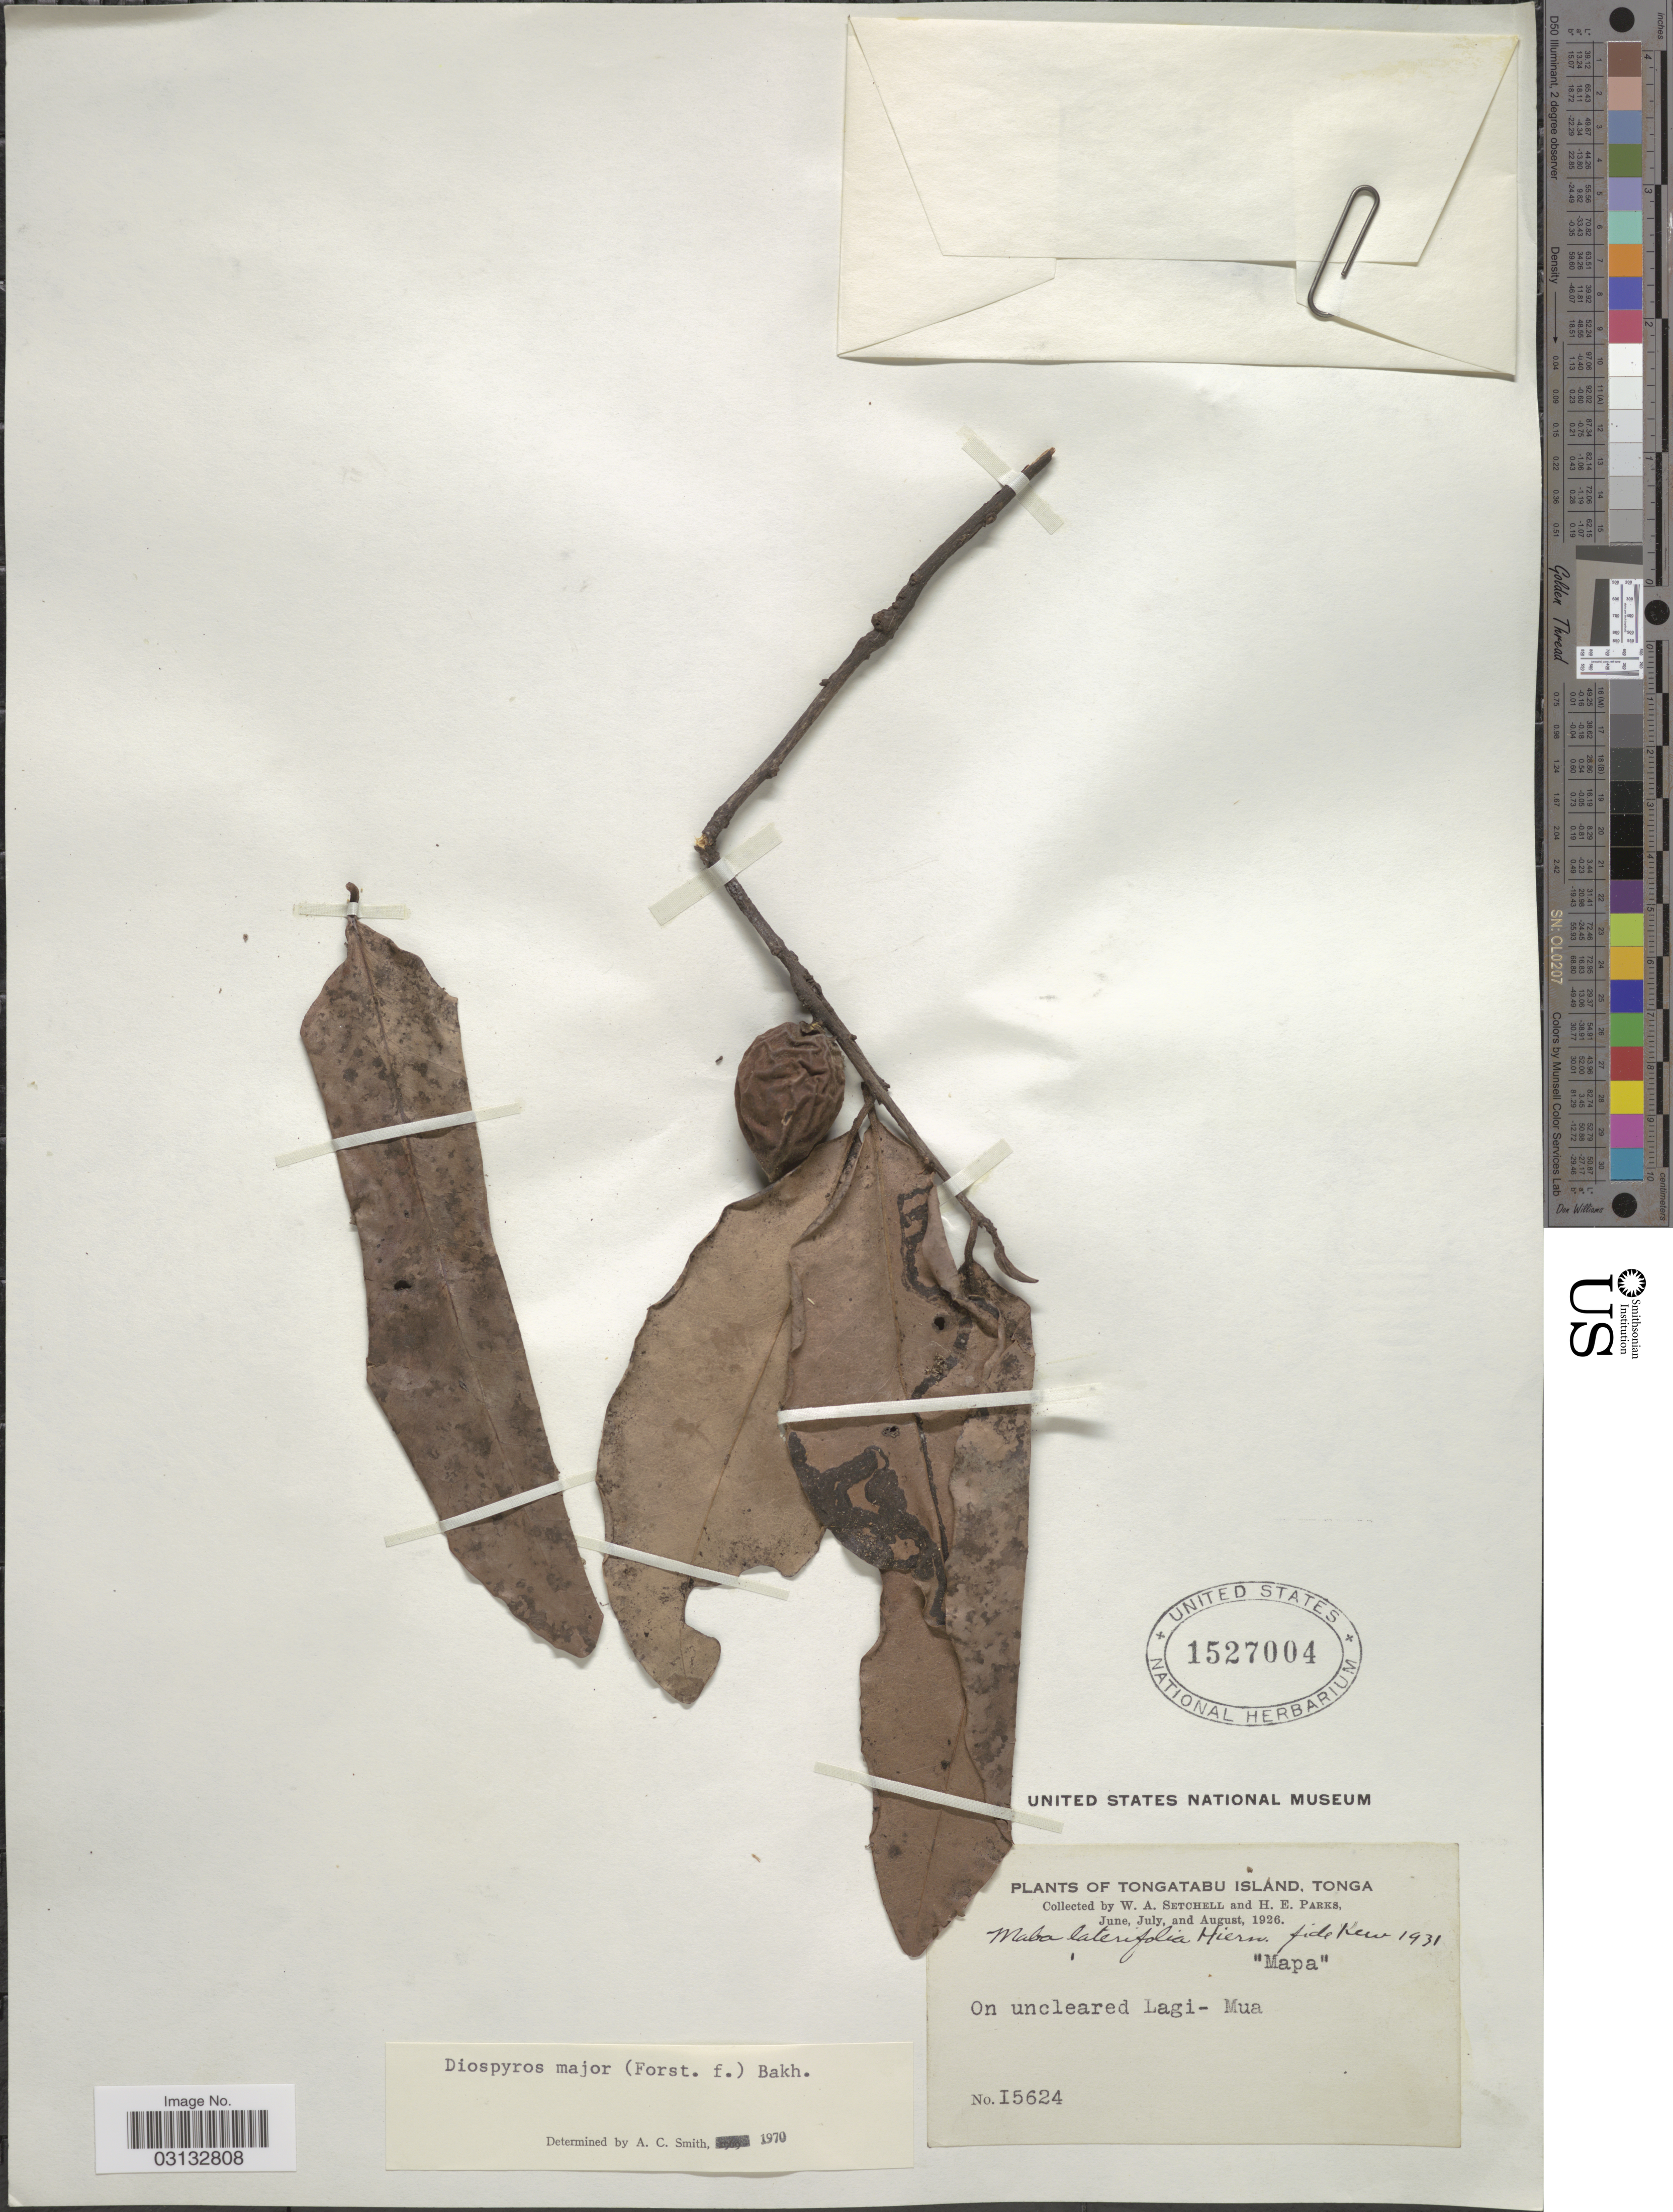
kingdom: Plantae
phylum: Tracheophyta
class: Magnoliopsida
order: Ericales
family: Ebenaceae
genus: Diospyros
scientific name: Diospyros major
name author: (G. Forst.) Bakh.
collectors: W. Setchell & H. E. Parks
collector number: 15624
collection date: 1926-06/1926-08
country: Tonga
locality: Tongatabu Island, On uncleard Lagi - Mua.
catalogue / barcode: US 1527004